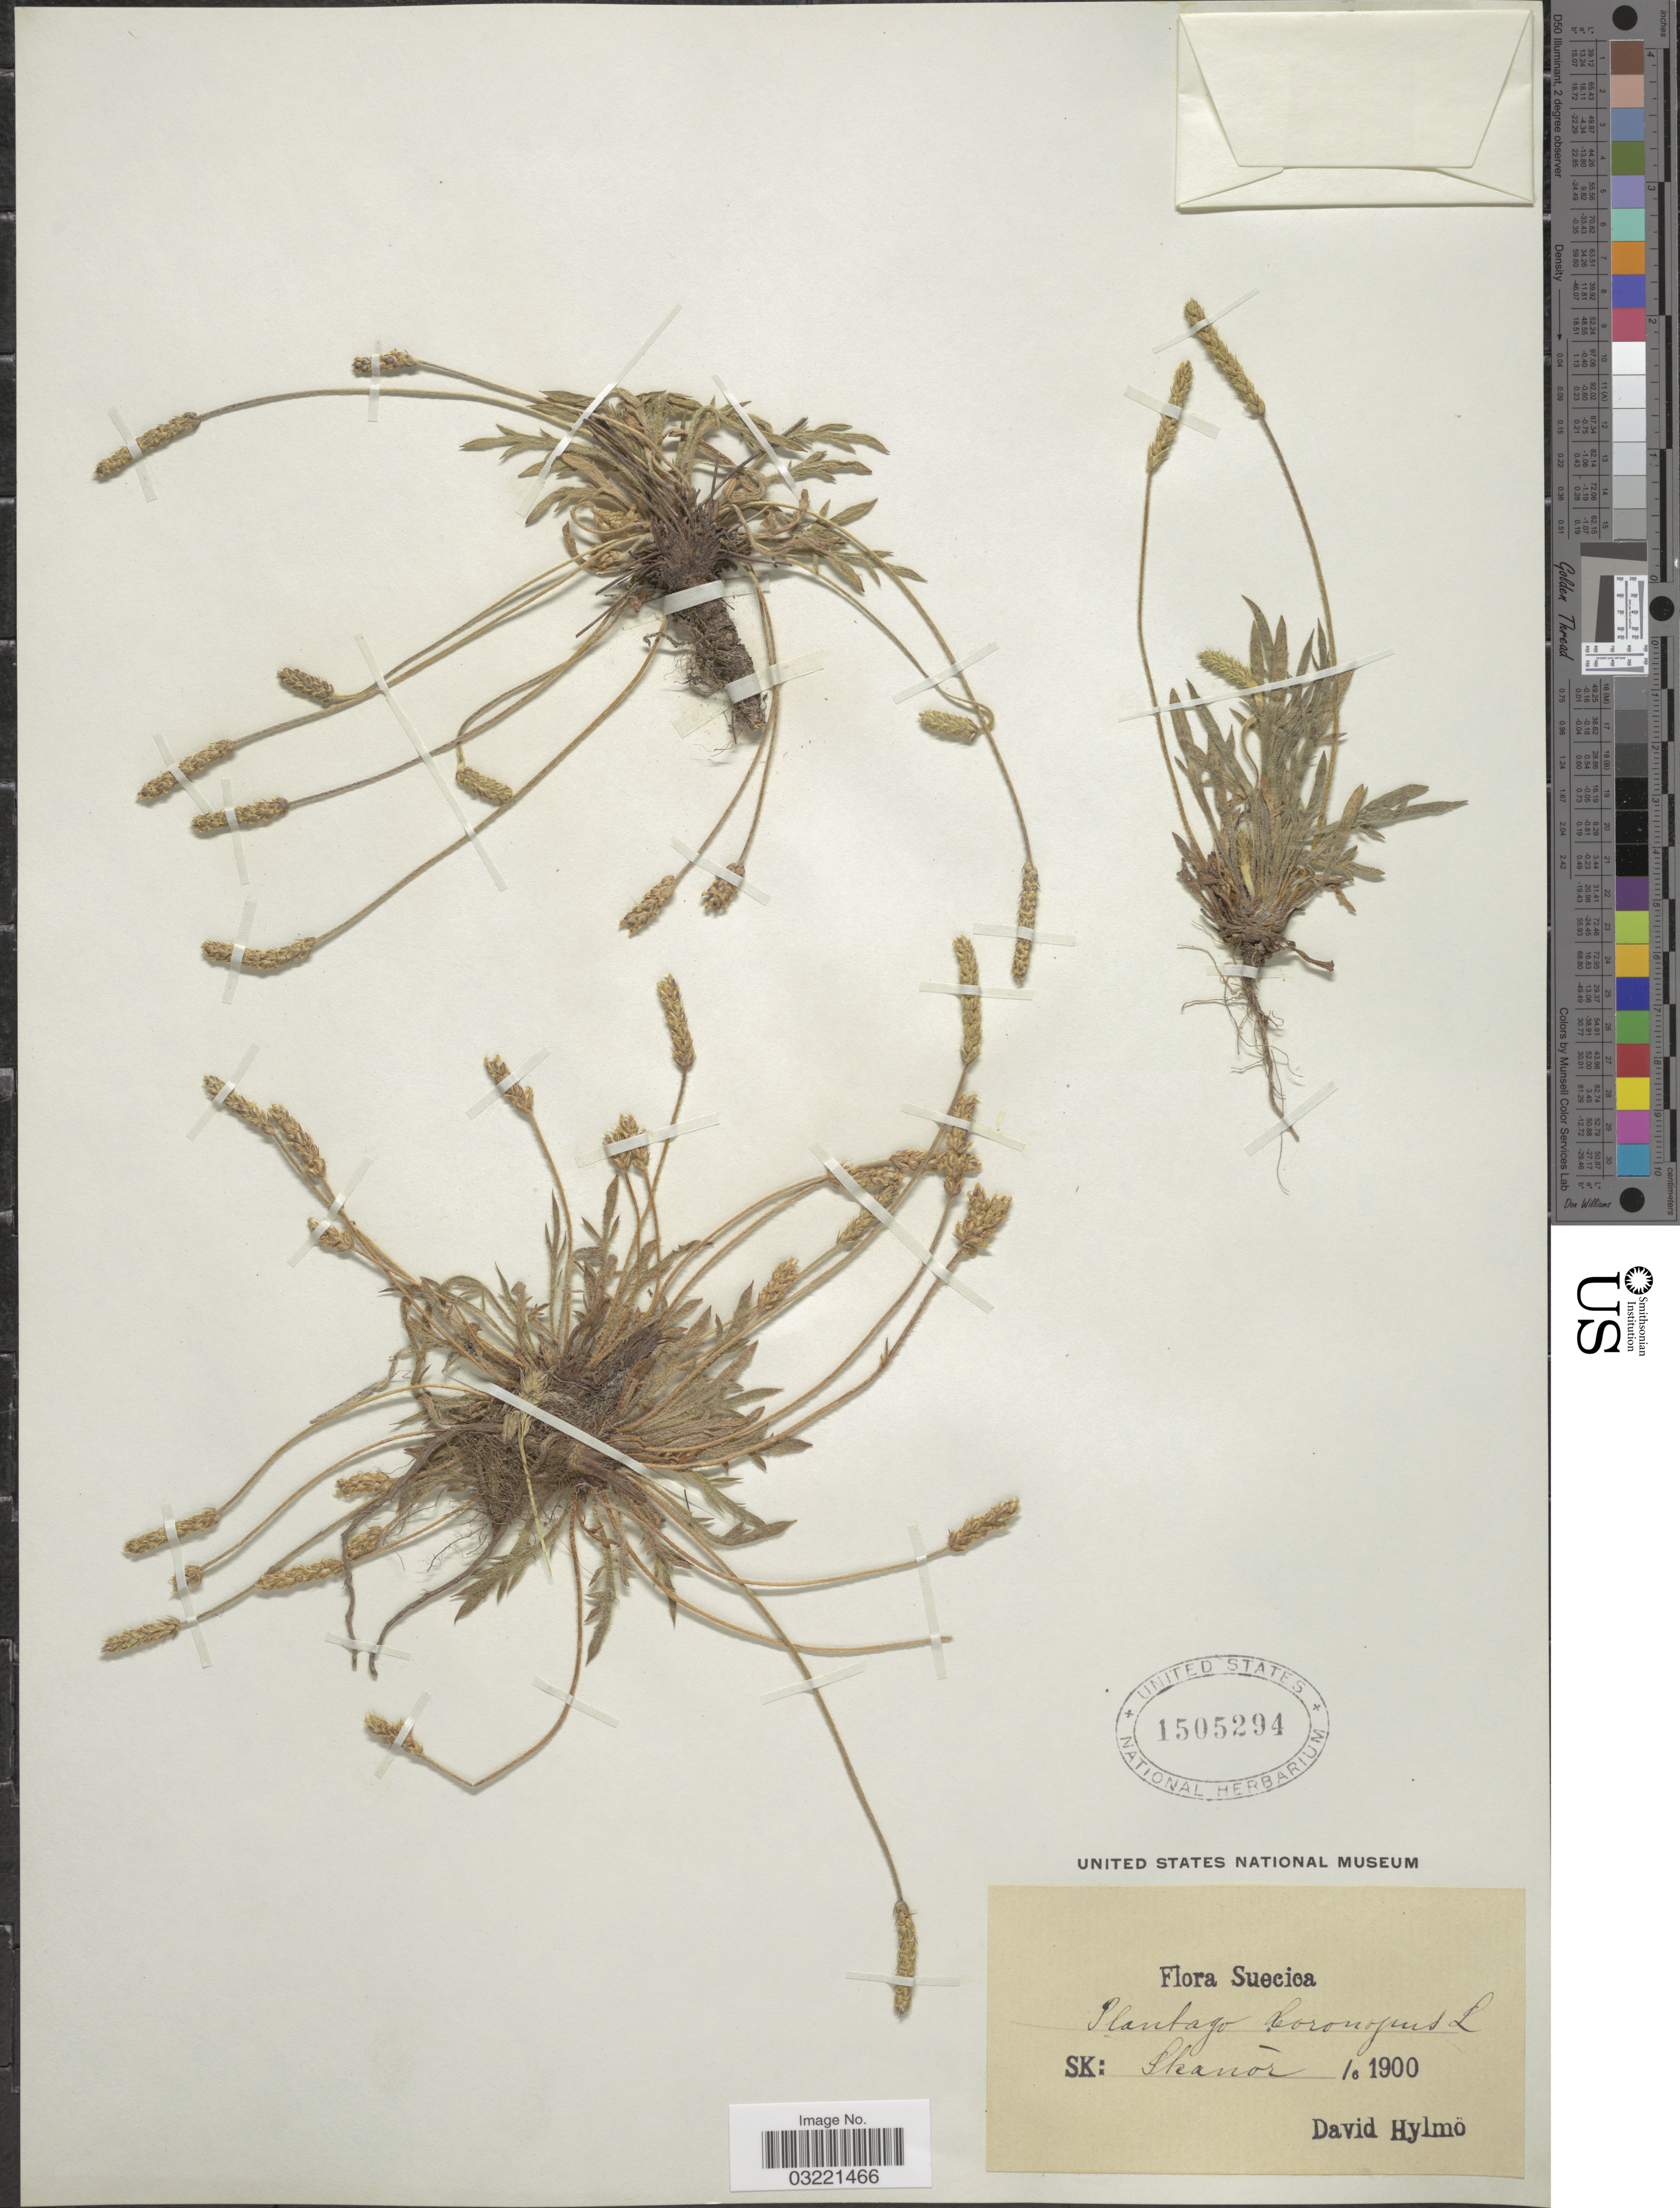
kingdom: Plantae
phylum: Tracheophyta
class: Magnoliopsida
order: Lamiales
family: Plantaginaceae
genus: Plantago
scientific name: Plantago coronopus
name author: L.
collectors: D. Hylmo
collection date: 1900-01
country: Sweden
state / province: Skåne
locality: Suecica, SK: Skanór.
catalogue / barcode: US 1505294